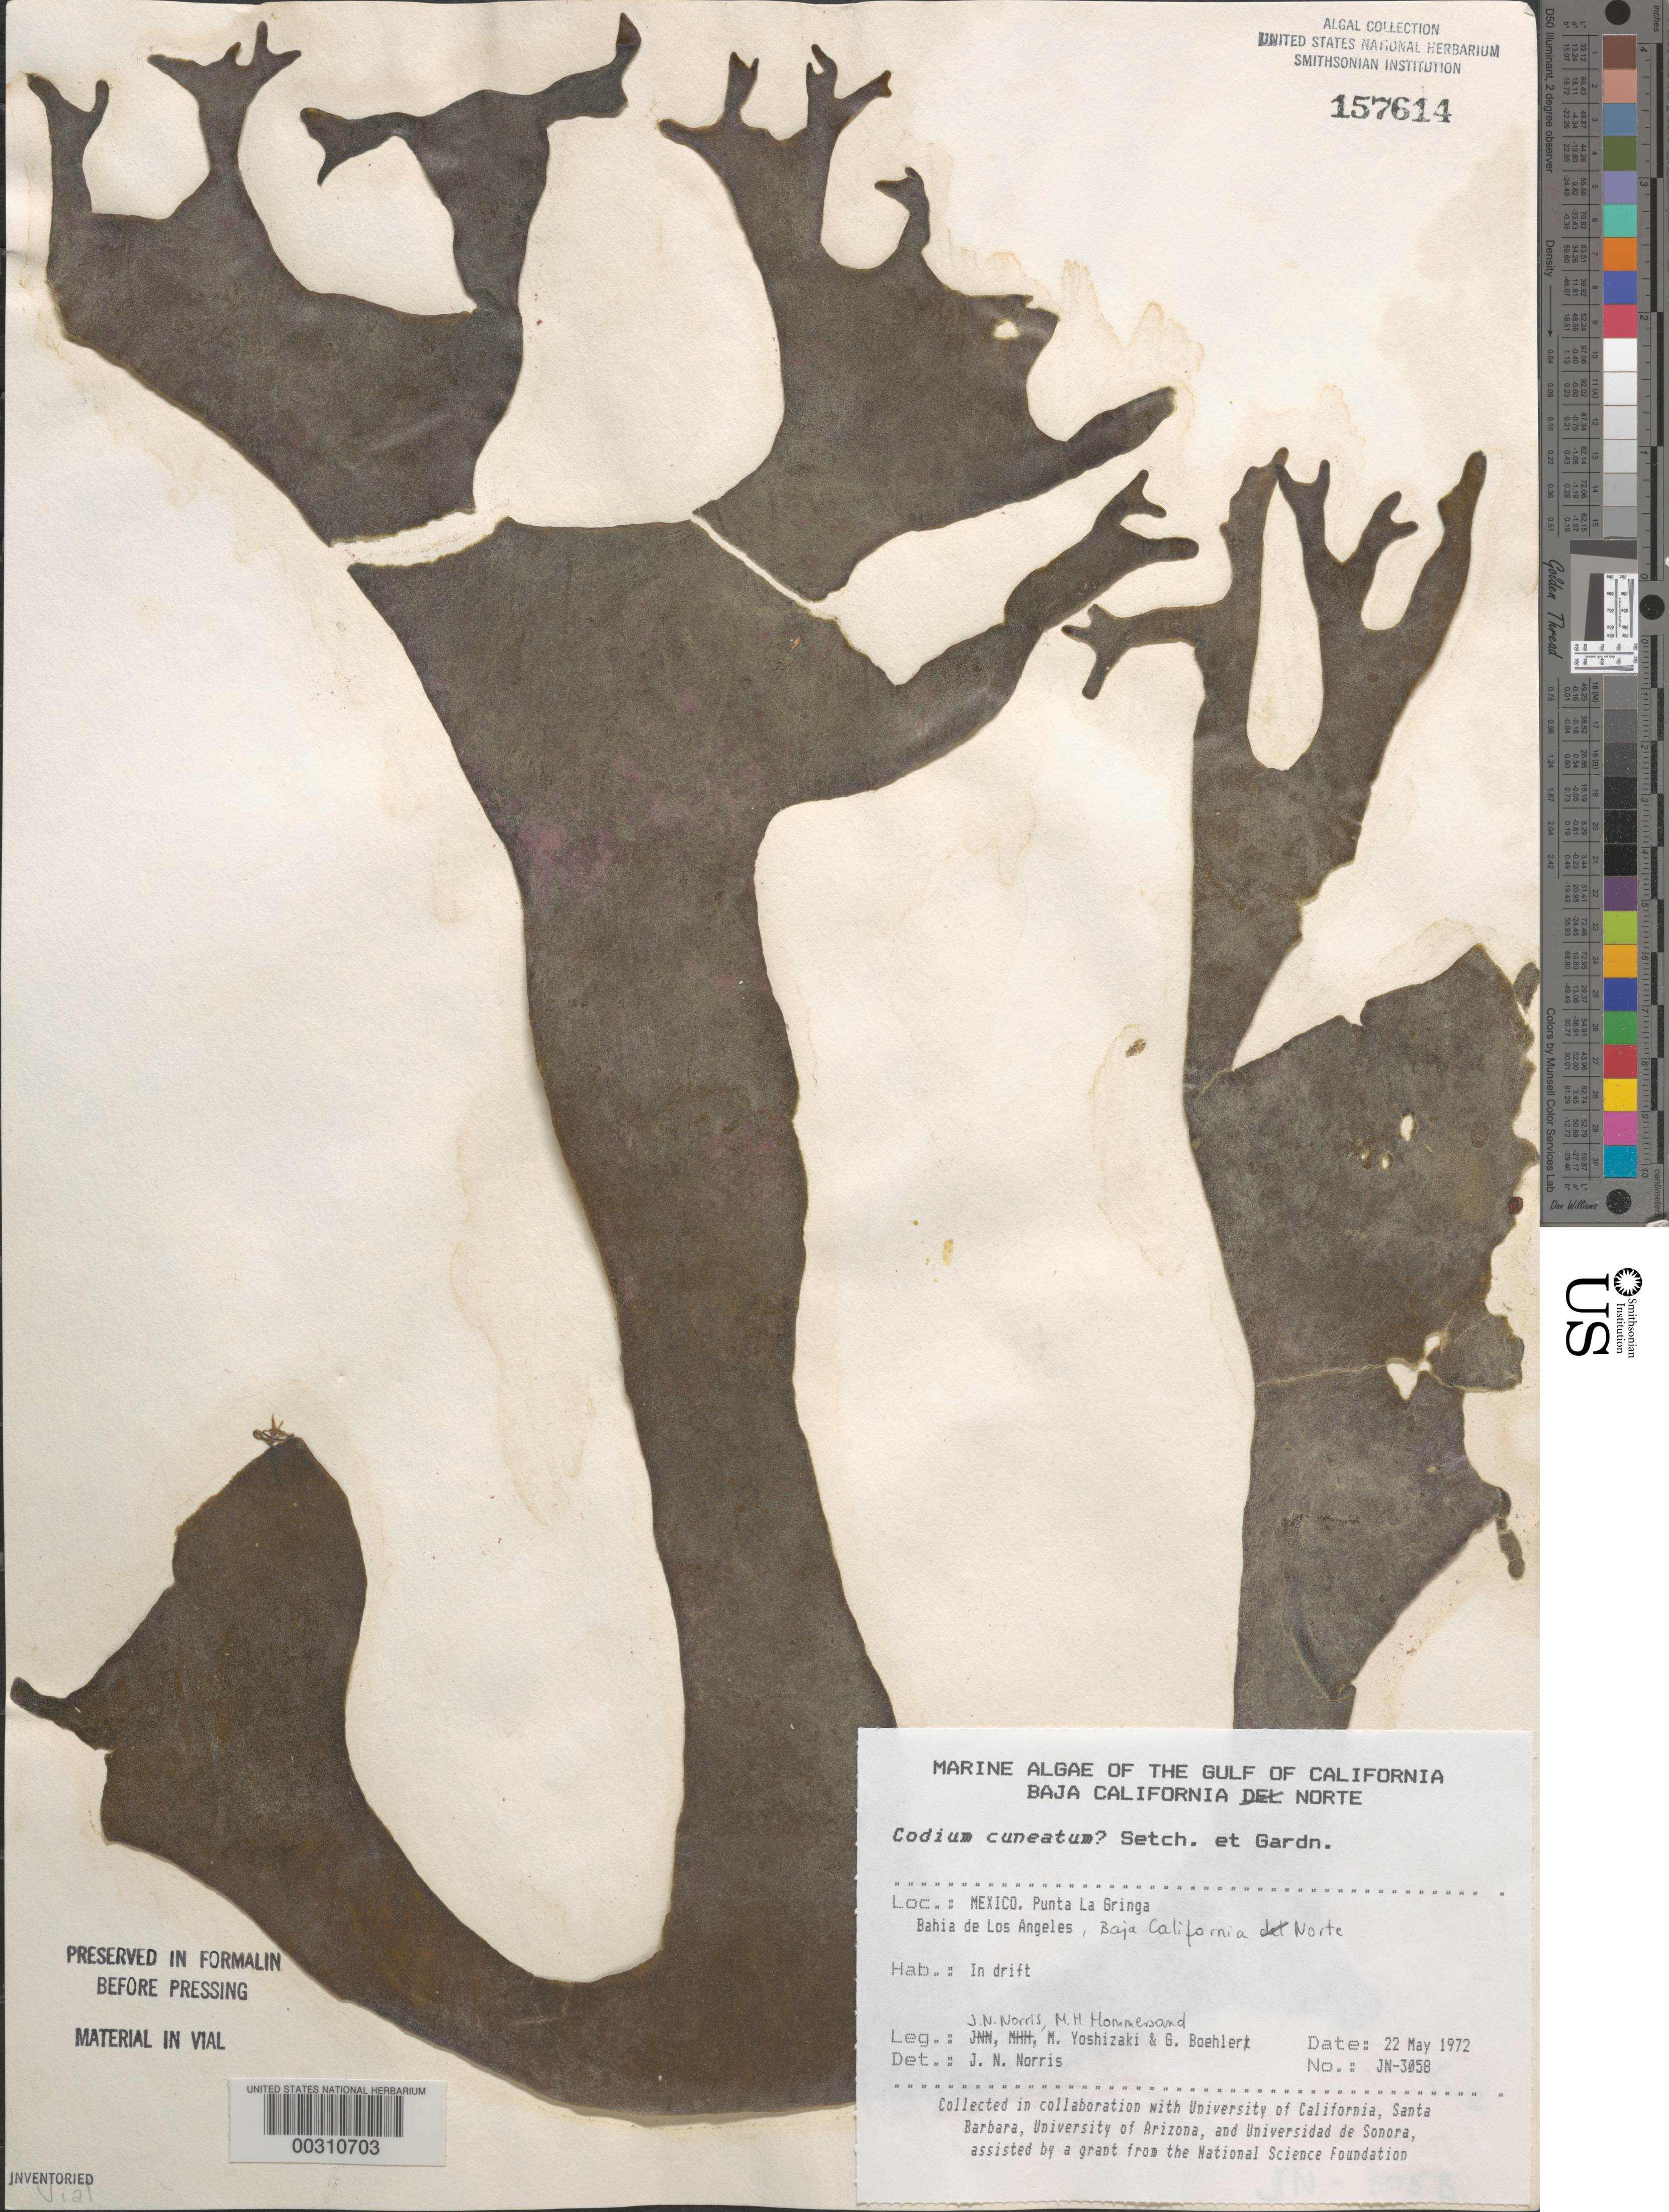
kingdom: Plantae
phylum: Chlorophyta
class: Ulvophyceae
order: Bryopsidales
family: Codiaceae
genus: Codium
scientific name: Codium simulans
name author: Setch. & N.L. Gardner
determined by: Algae name updating Project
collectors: J. N. Norris, M. H. Hommersand, M. Yoshizaki & G. Boehlert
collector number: JN-3058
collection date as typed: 22 May 1972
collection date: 1972-05-22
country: Mexico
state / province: Baja California Norte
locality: Punta La Gringa, Bahia de los Angeles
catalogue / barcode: US 157614